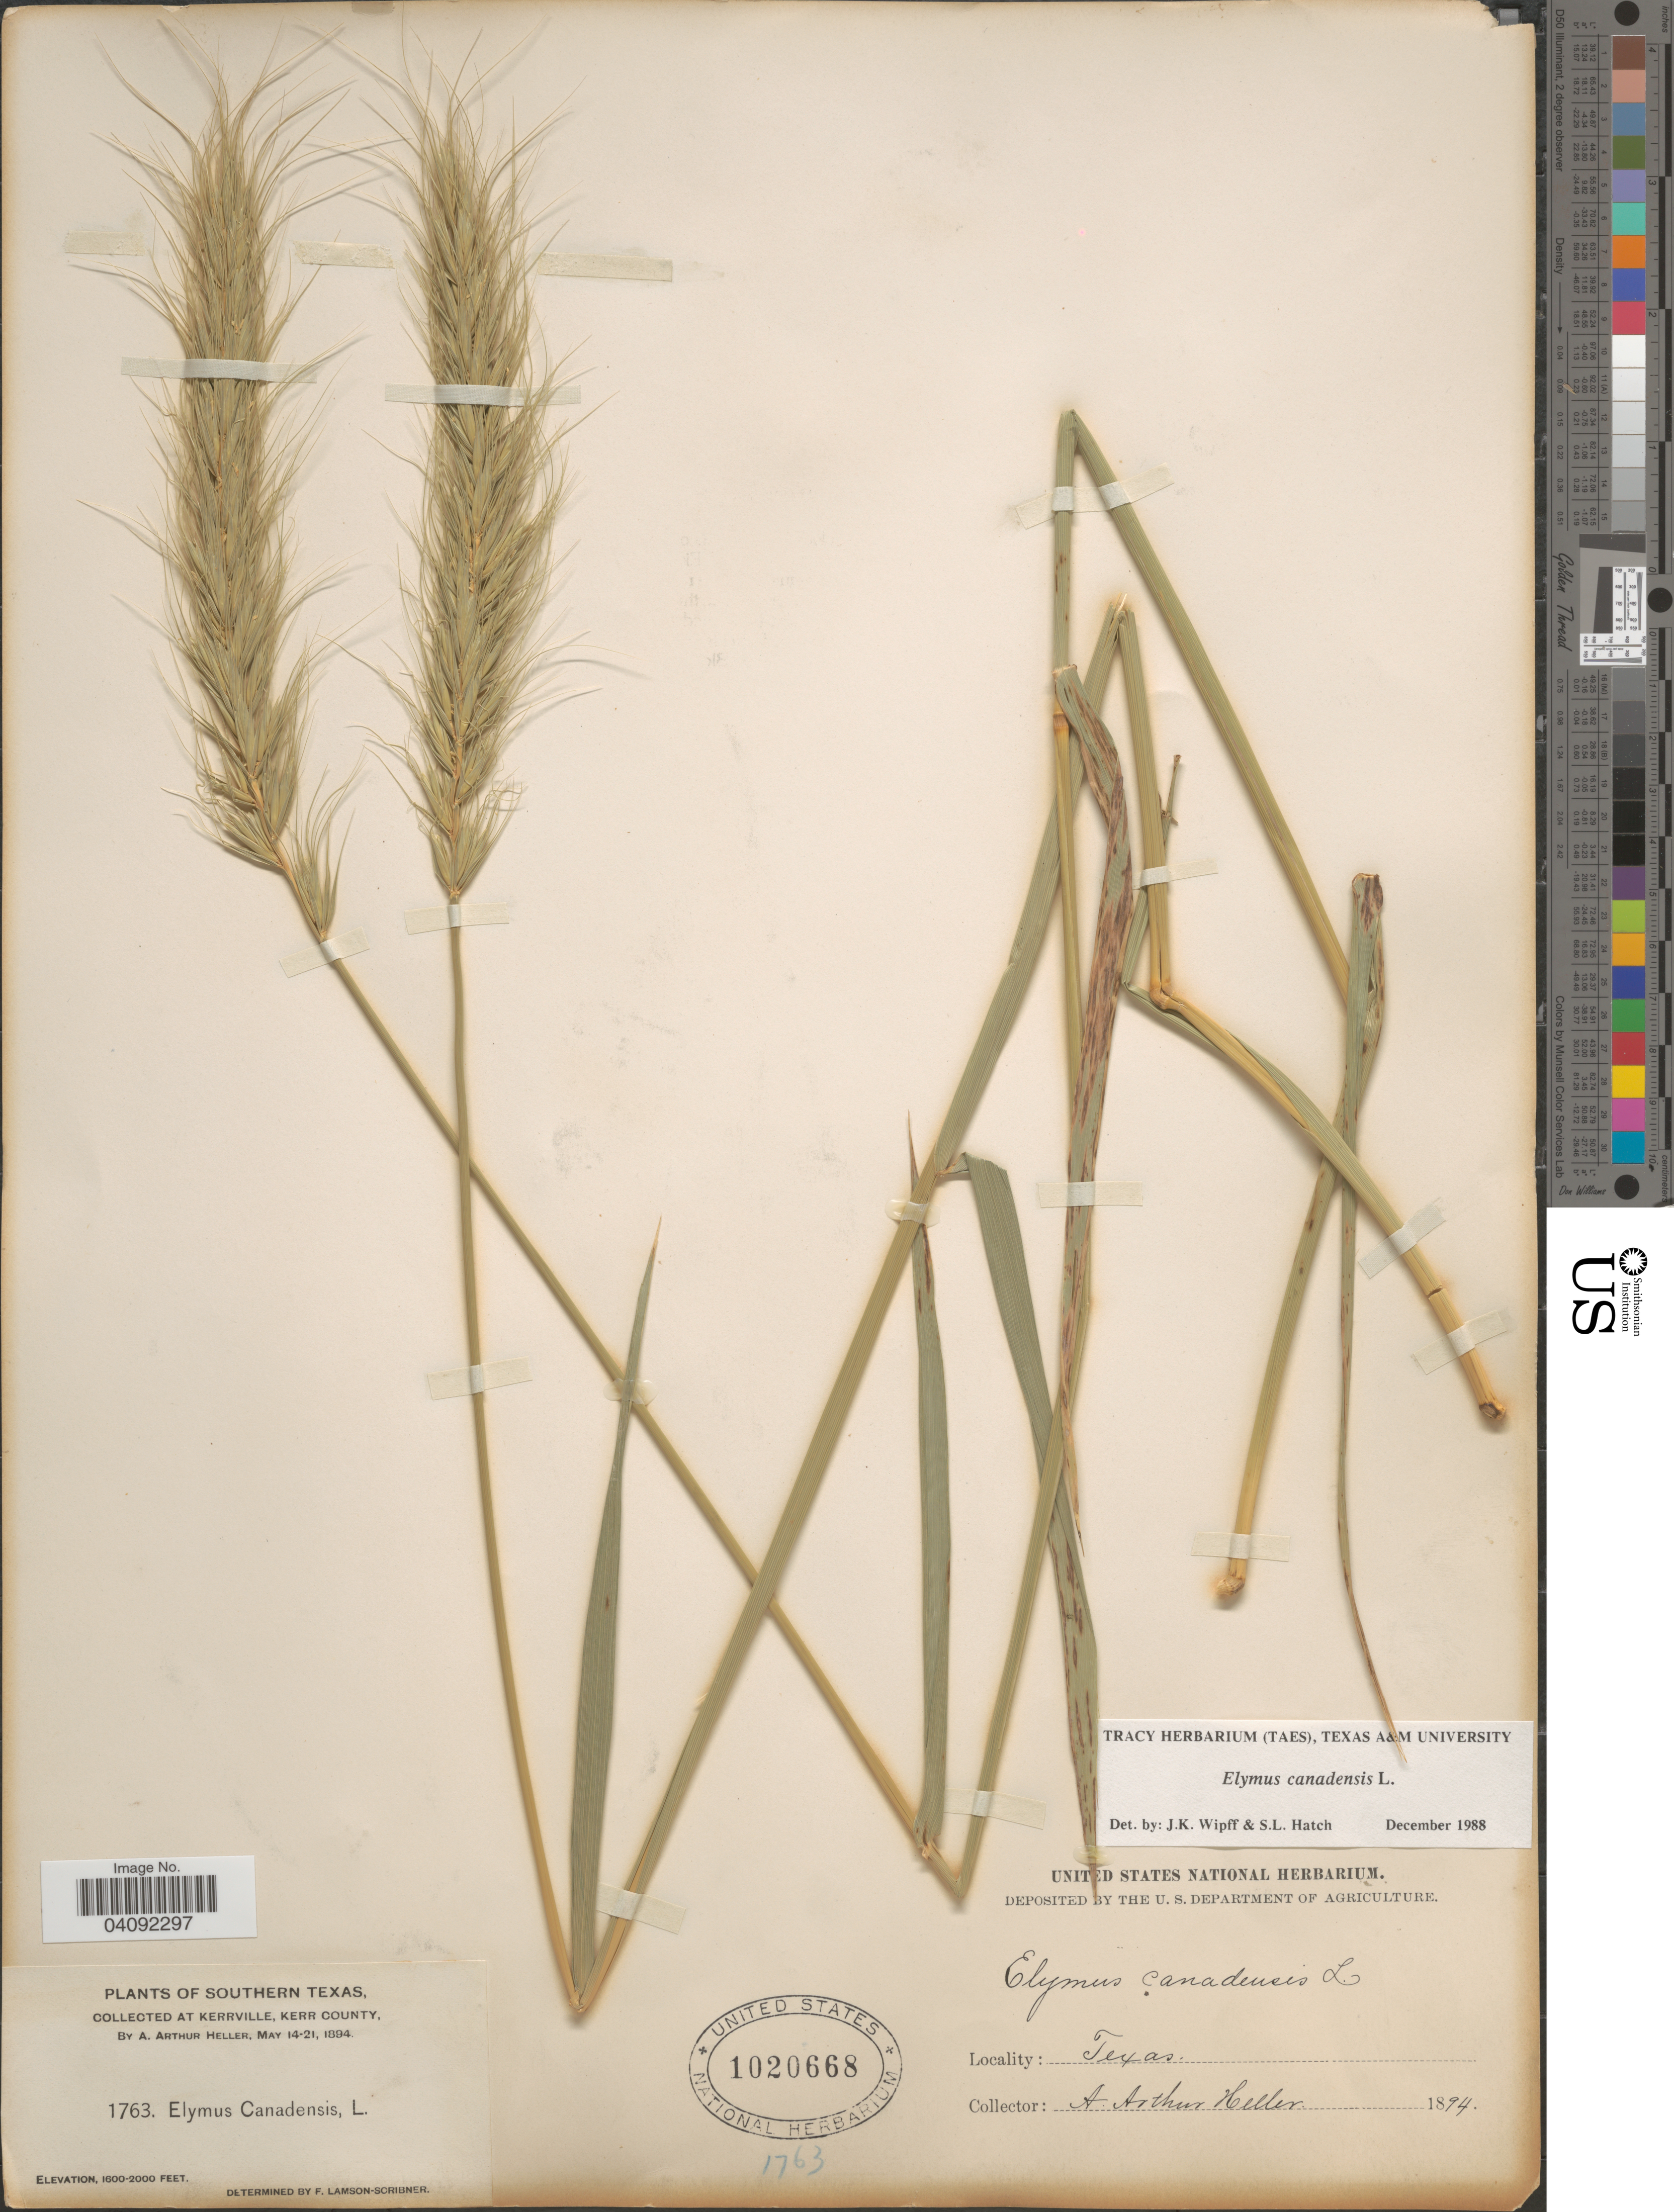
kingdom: Plantae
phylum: Tracheophyta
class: Liliopsida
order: Poales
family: Poaceae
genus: Elymus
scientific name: Elymus elymoides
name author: (Raf.) Swezey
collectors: A. A. Heller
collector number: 1763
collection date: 1894-05-14/1894-05-21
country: United States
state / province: Texas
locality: Southern Texas. At Kerrville, Kerr County.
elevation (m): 488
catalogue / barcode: US 1020668